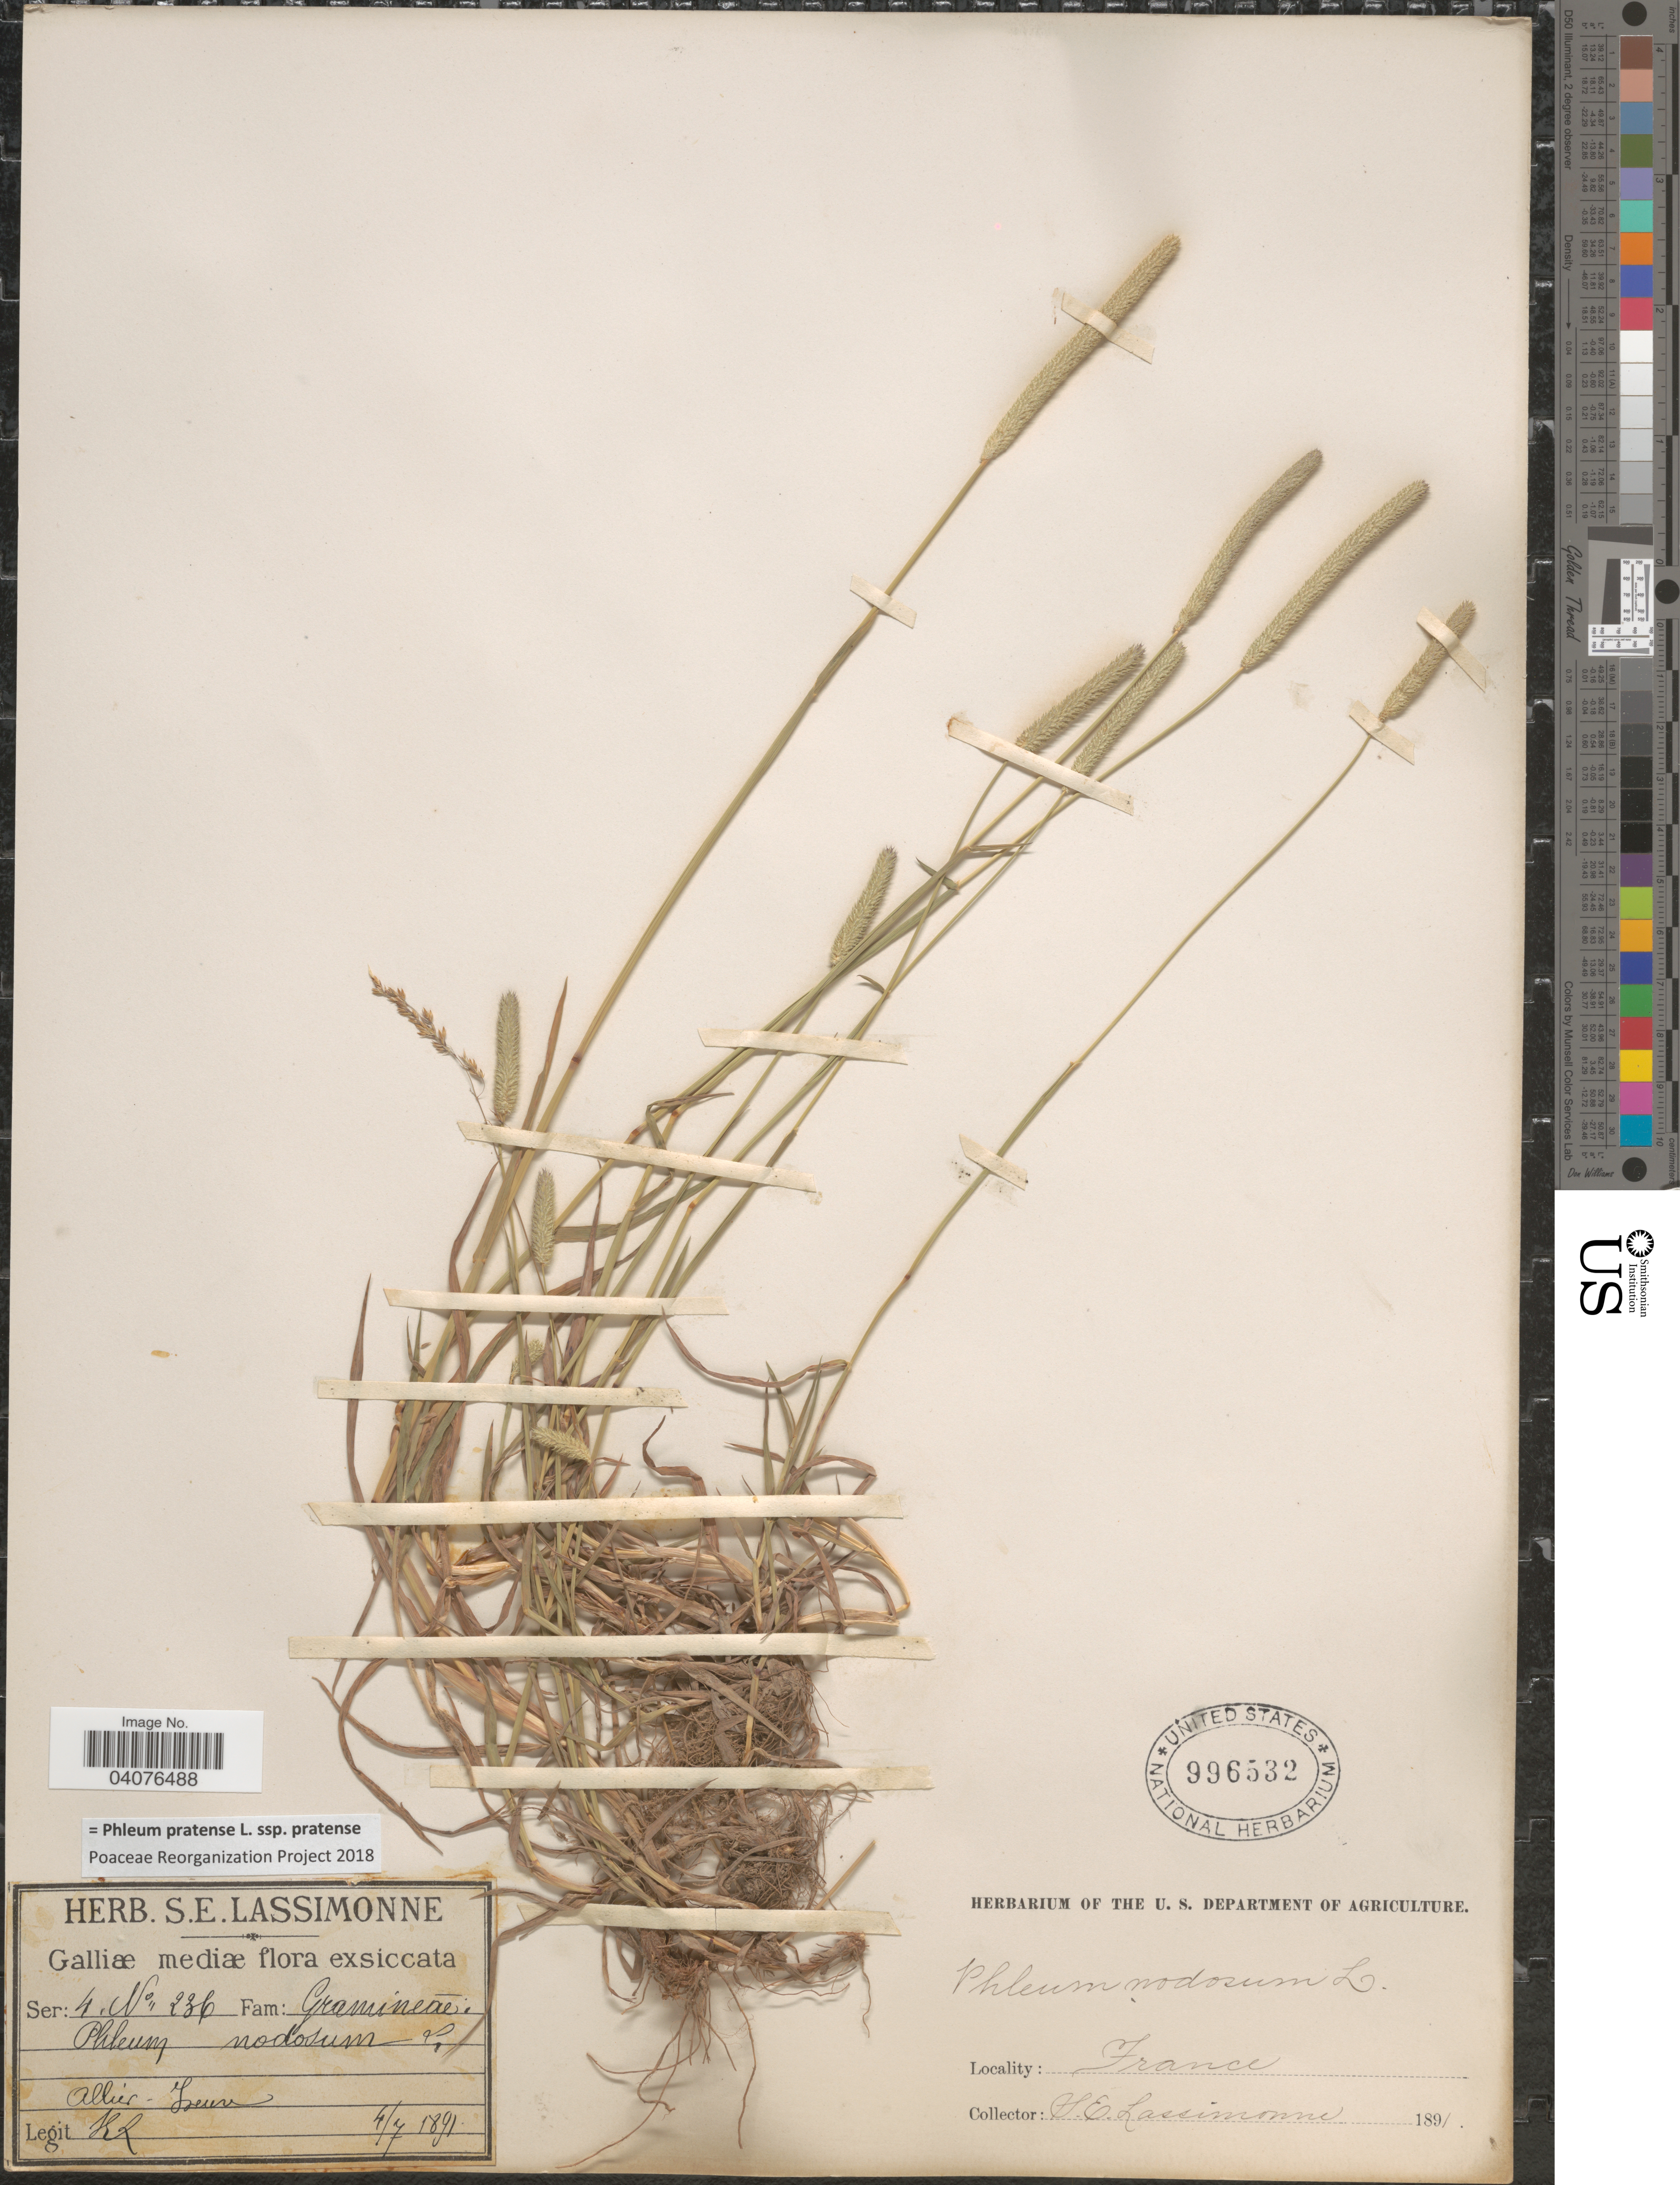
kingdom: Plantae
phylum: Tracheophyta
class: Liliopsida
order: Poales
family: Poaceae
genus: Phleum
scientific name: Phleum pratense subsp. pratense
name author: L.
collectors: S. Lassimonne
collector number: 236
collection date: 1891-07-04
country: France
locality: Galliæ mediæ. Allier - Yzeure.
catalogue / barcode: US 996532